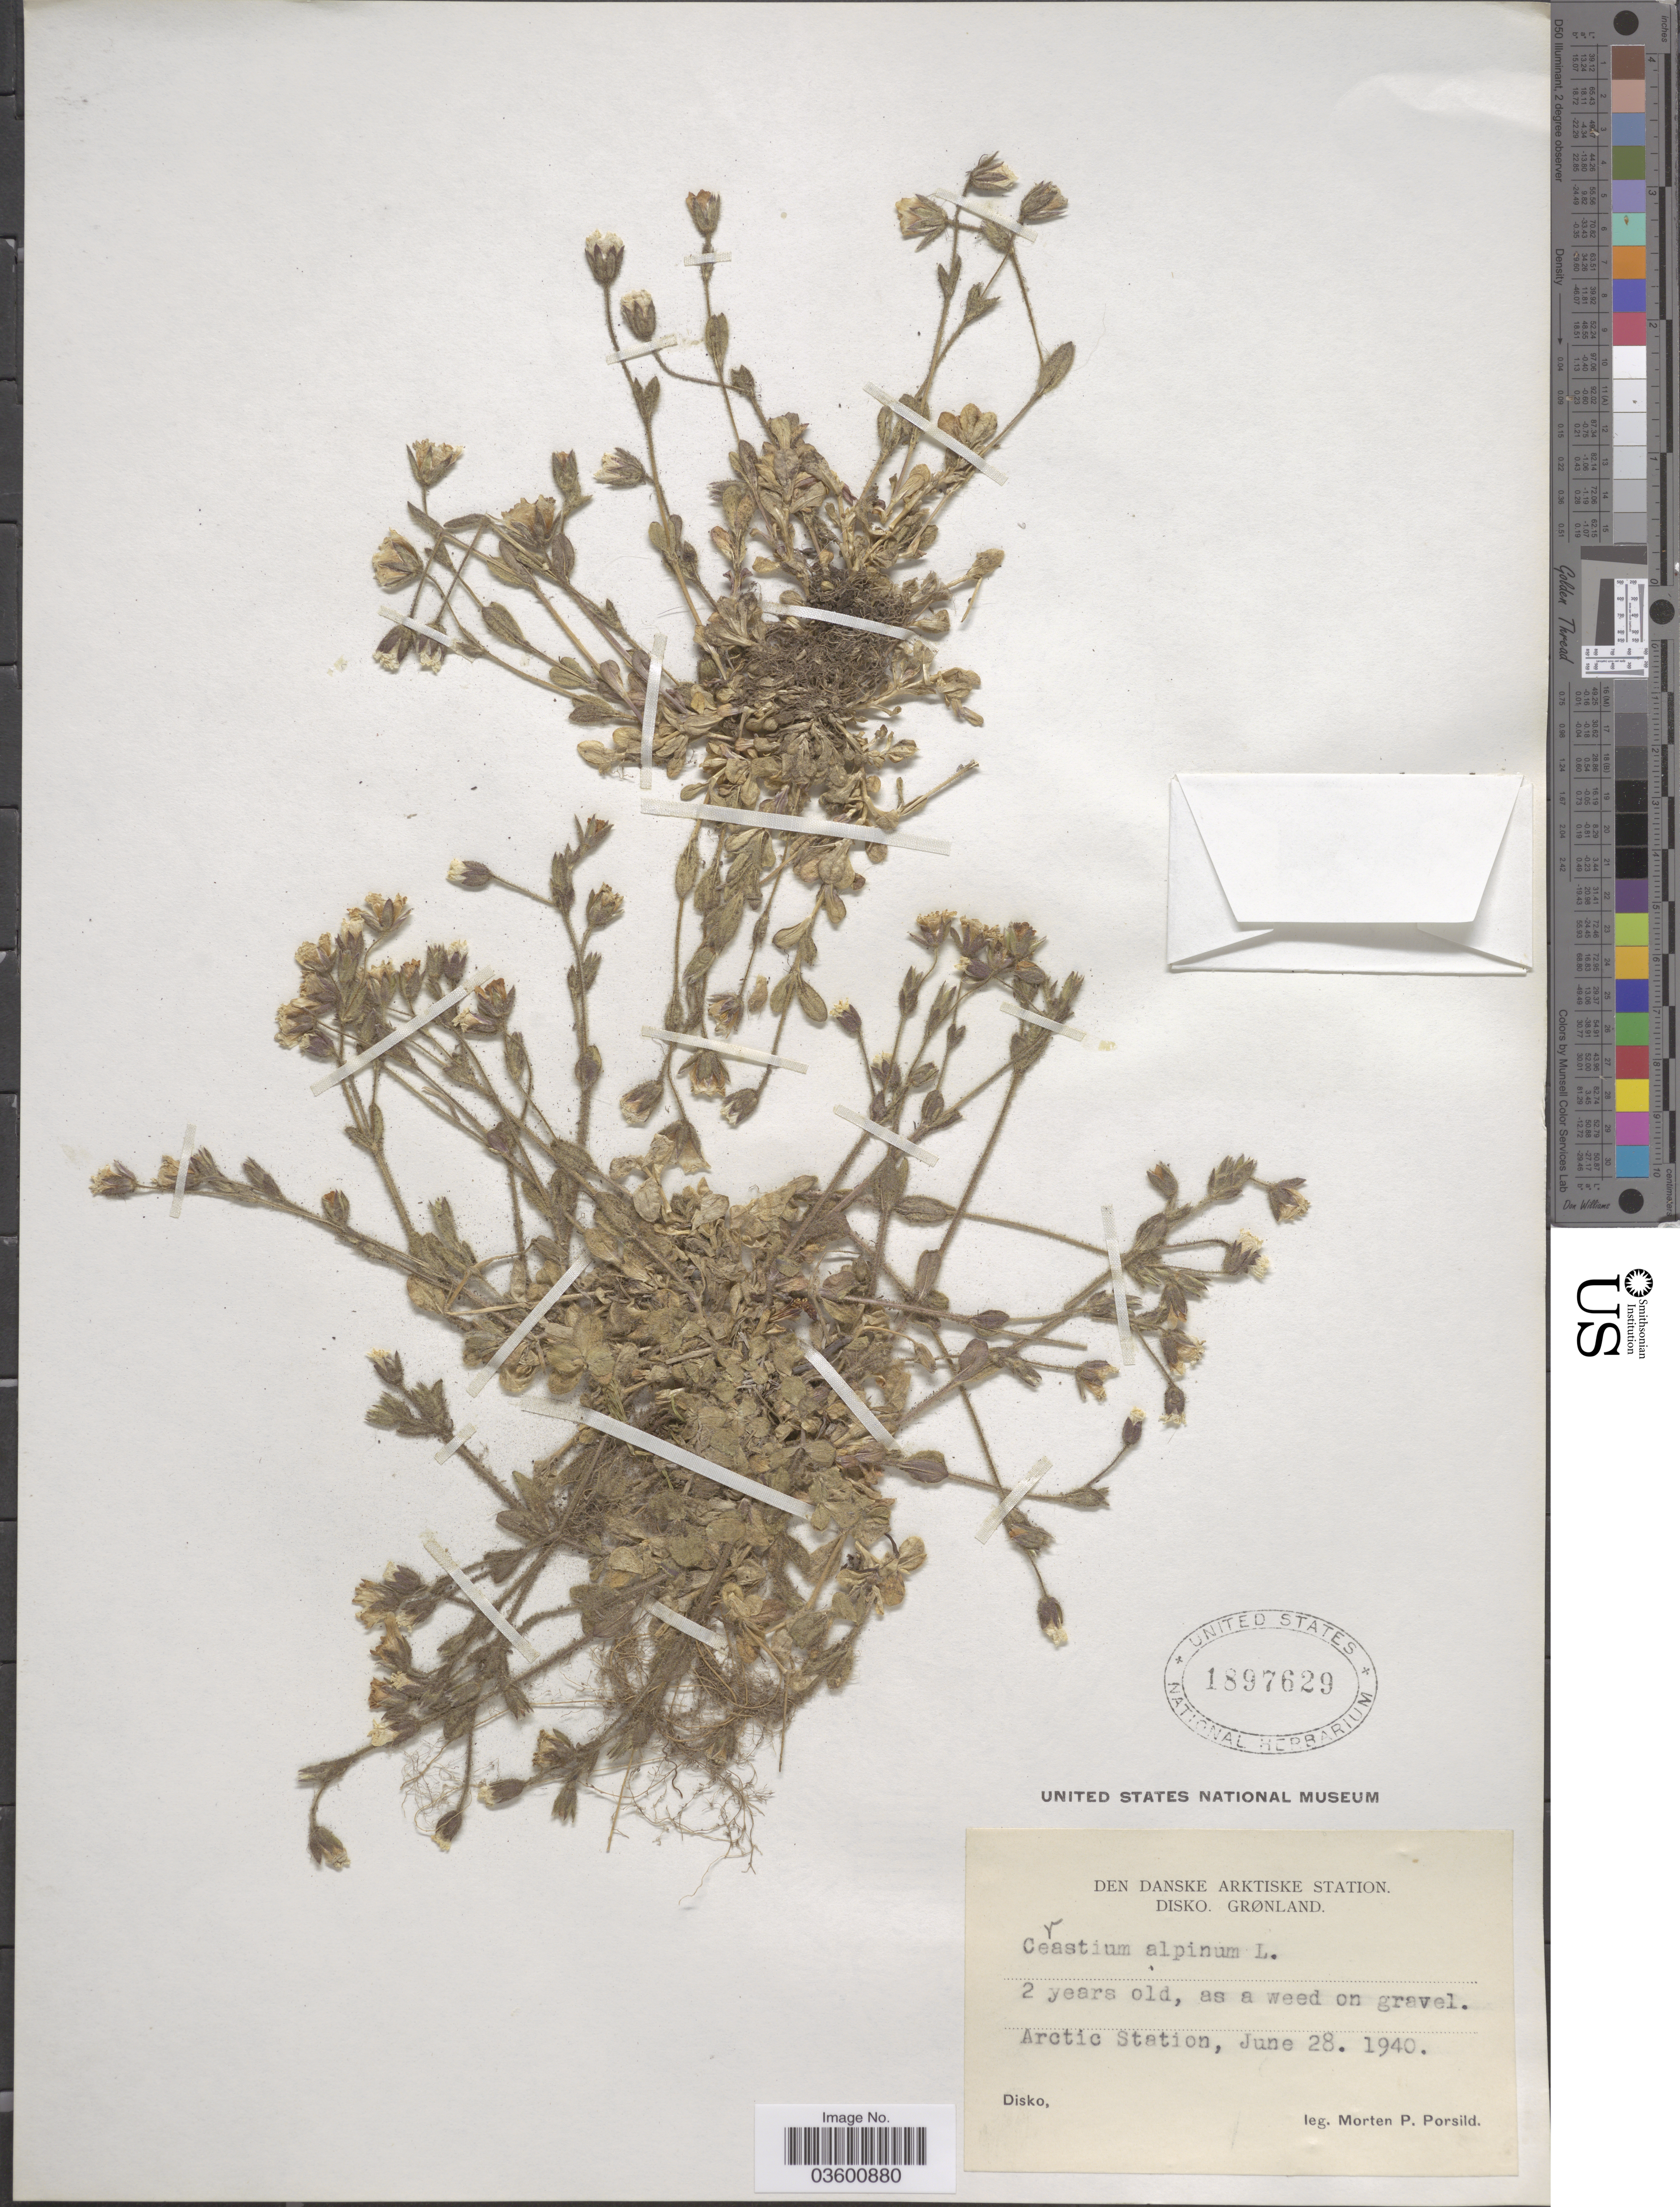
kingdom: Plantae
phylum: Tracheophyta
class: Magnoliopsida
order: Caryophyllales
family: Caryophyllaceae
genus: Cerastium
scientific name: Cerastium alpinum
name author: L.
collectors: M. P. Porsild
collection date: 1940-06-28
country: Greenland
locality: Den Danske Arktiske Station. Disko. Grønland. Arctic Station. Disko.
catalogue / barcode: US 1897629